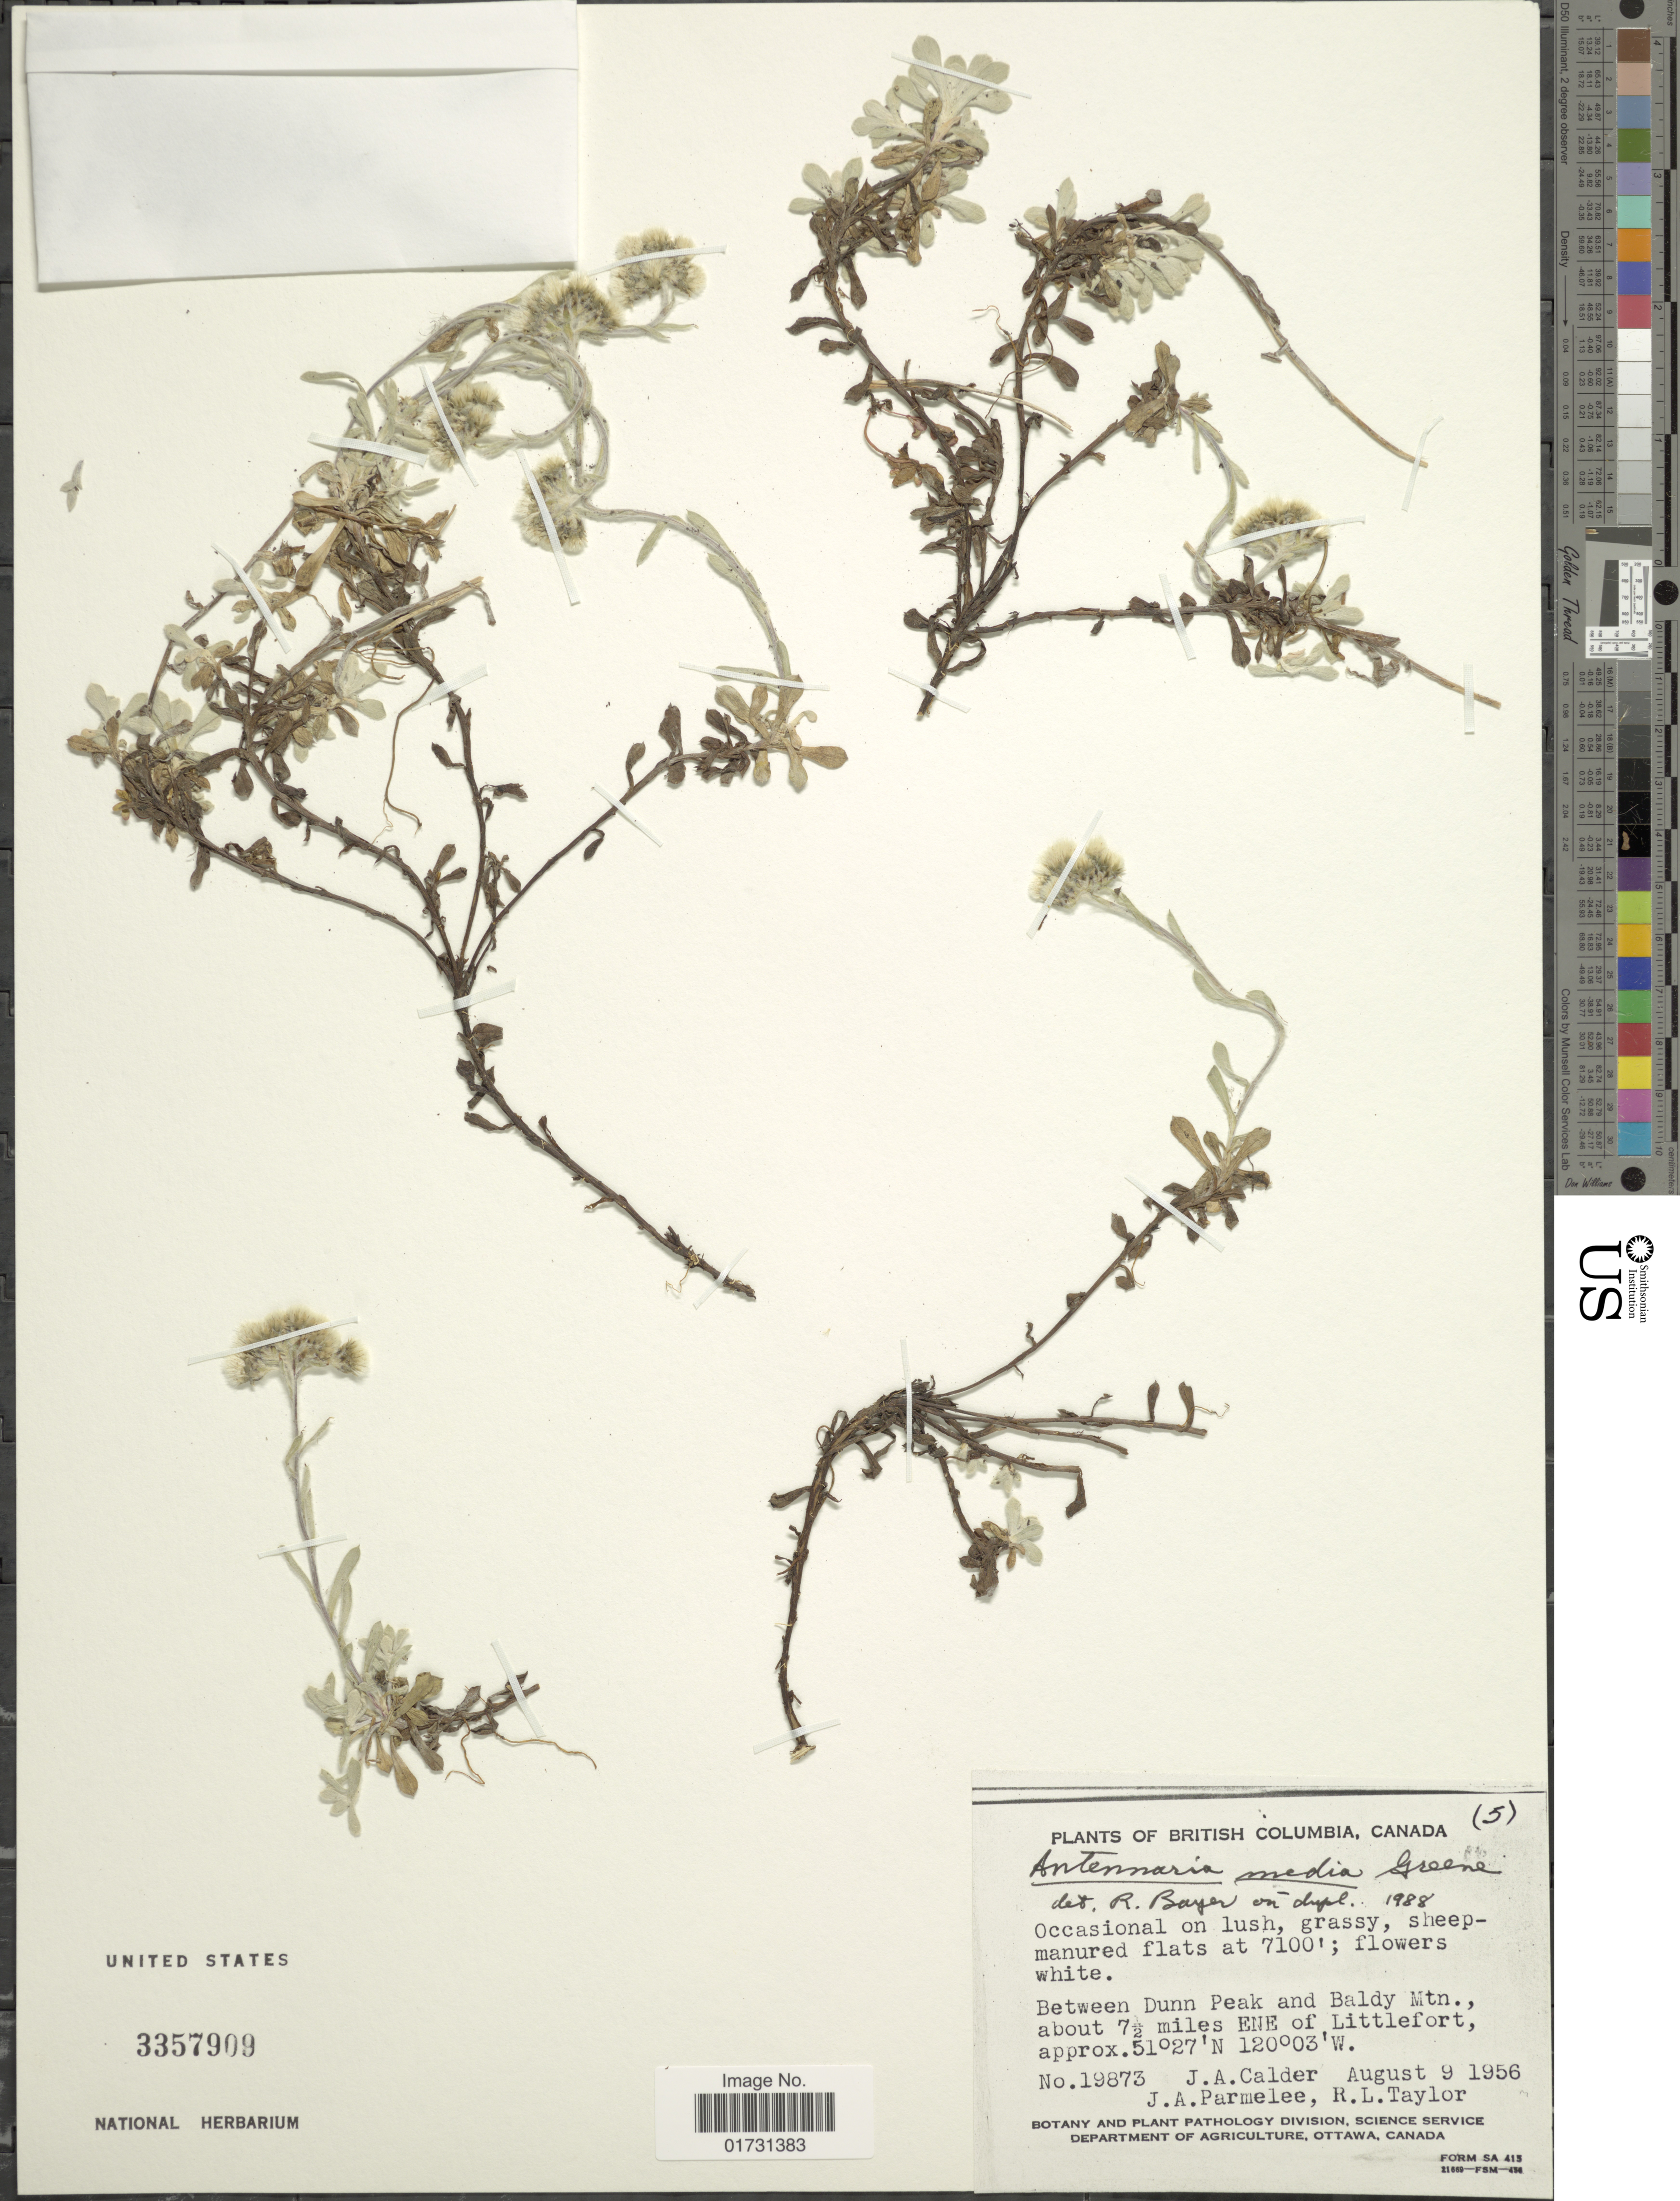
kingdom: Plantae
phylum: Tracheophyta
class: Magnoliopsida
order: Asterales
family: Asteraceae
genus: Antennaria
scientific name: Antennaria media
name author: Greene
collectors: J. A. Calder & J. A. Parmelee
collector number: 19873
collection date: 1956-08-09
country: Canada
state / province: British Columbia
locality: Between Dunn Peak and Baldy Mtn., about 7½ ,miles ENE of of Littlefort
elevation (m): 2164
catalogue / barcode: US 3357909